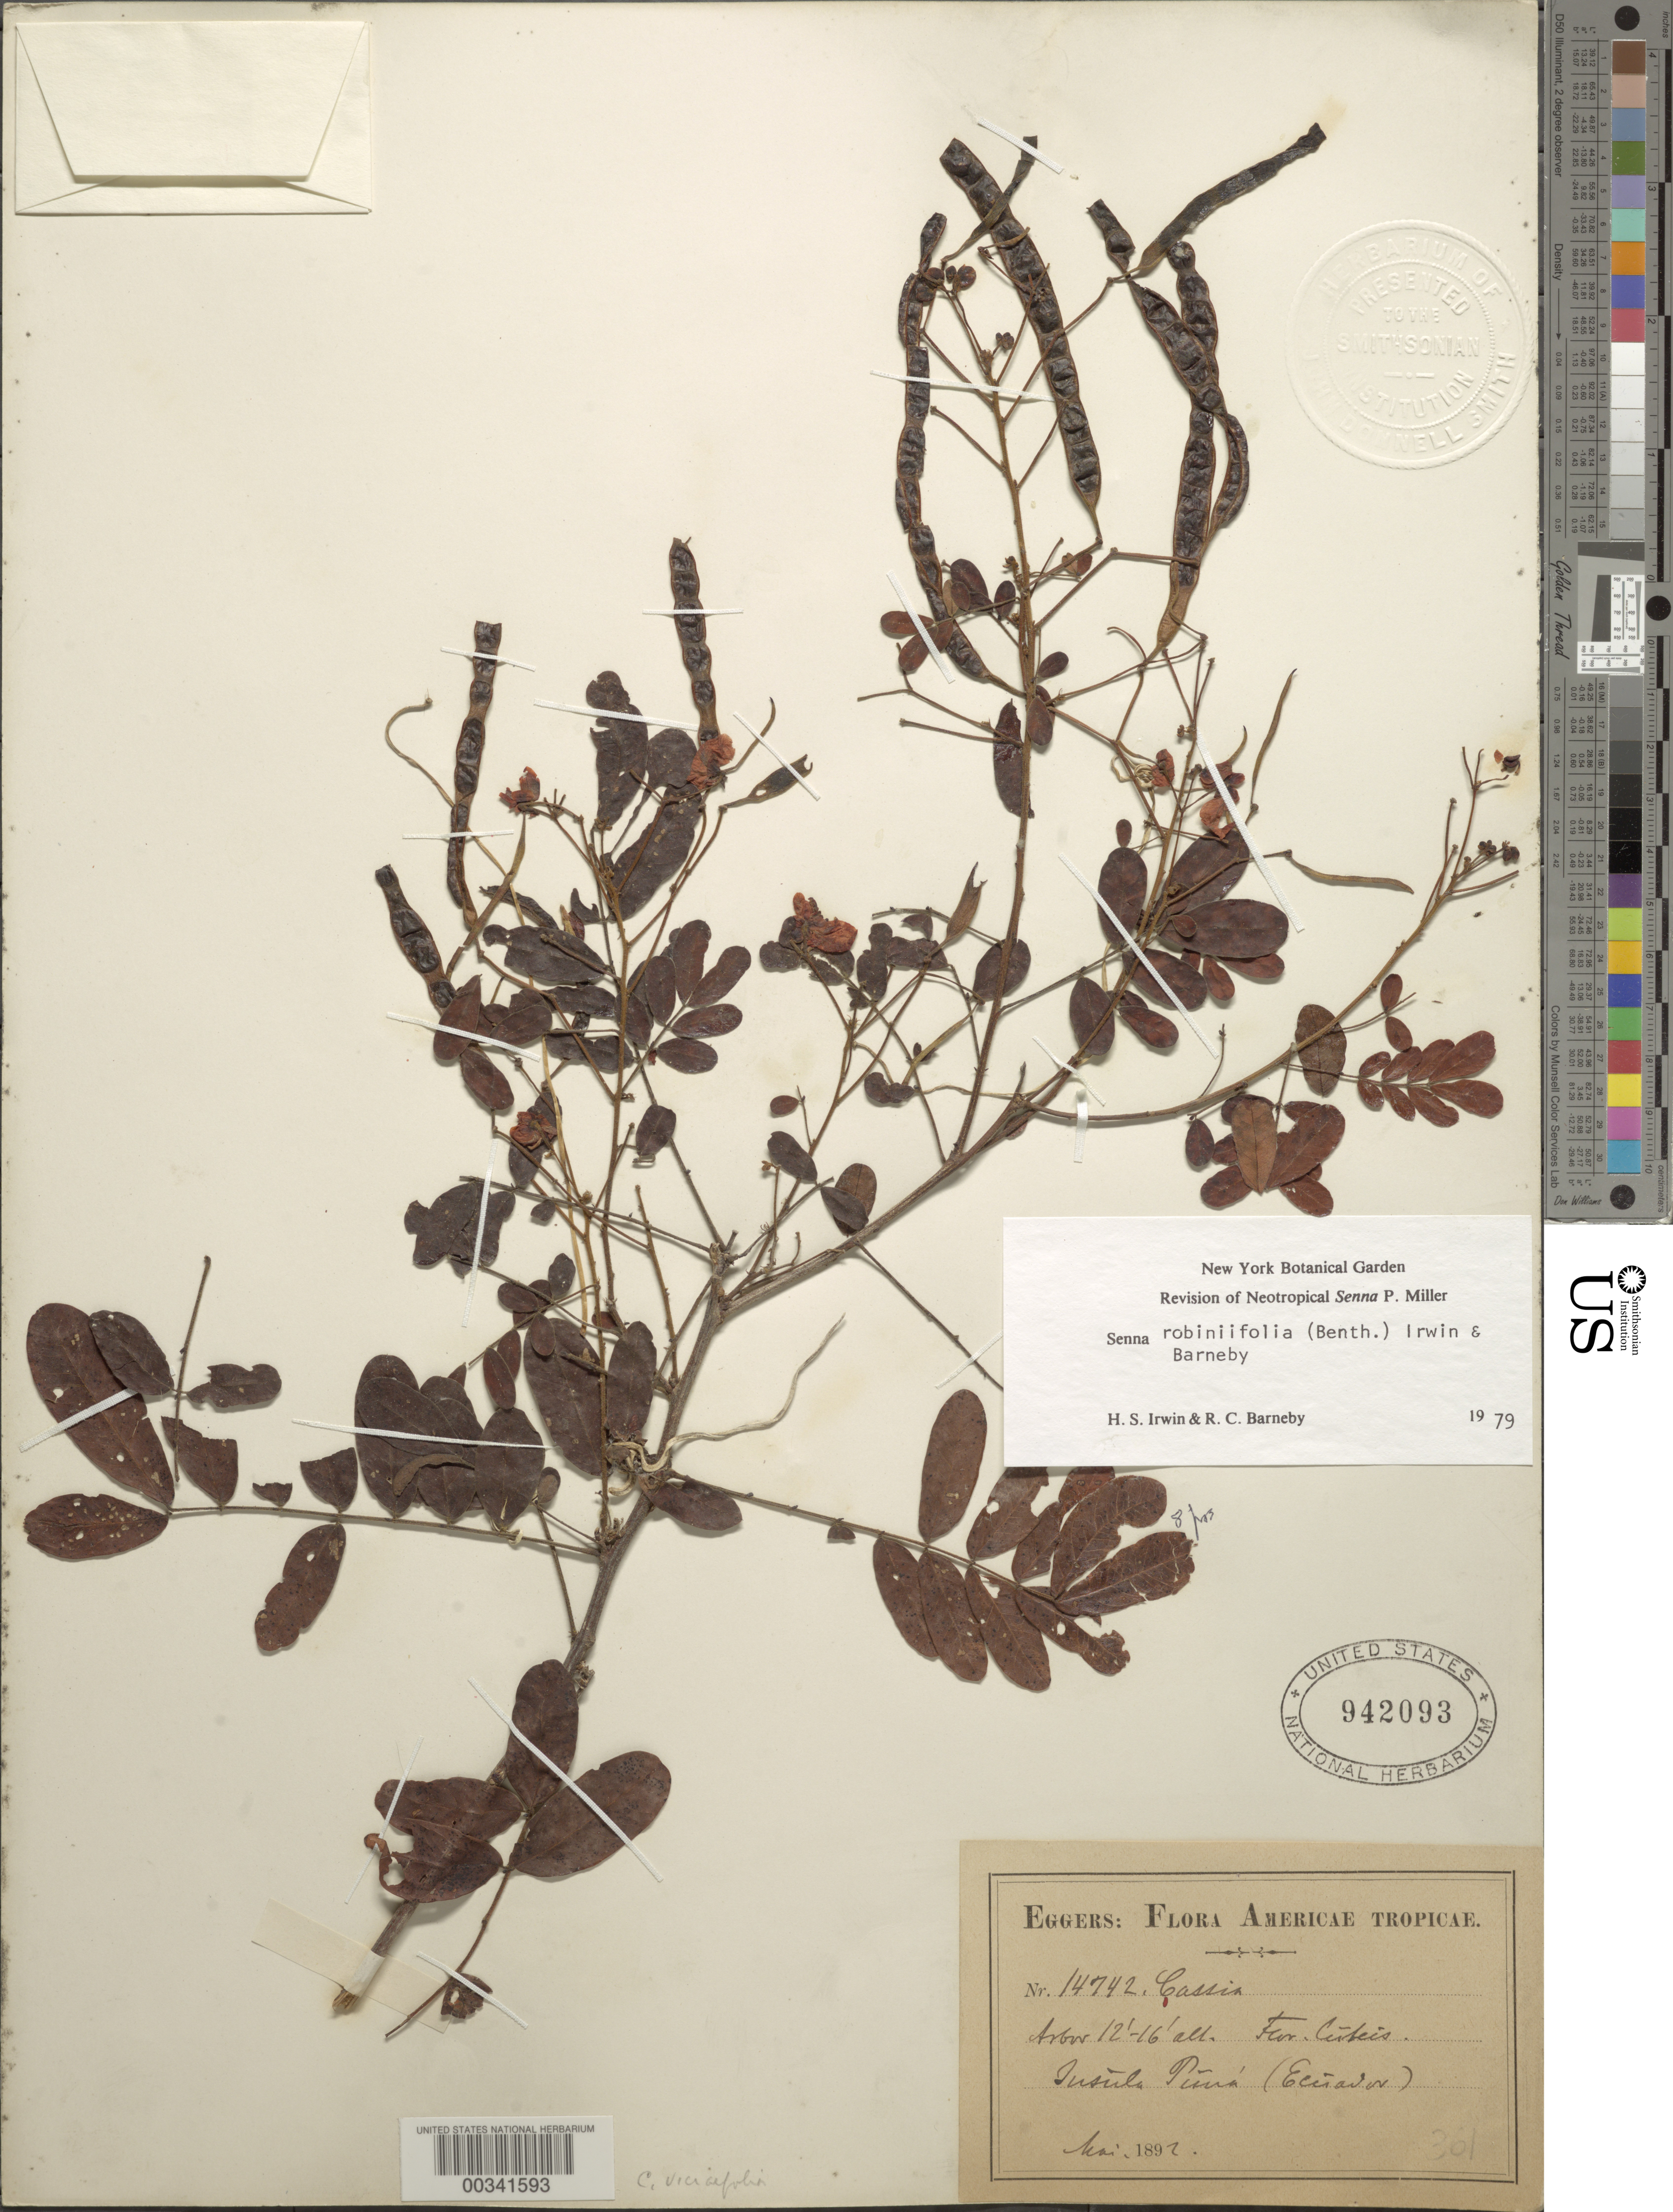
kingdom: Plantae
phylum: Tracheophyta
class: Magnoliopsida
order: Fabales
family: Fabaceae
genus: Senna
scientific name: Senna robiniifolia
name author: (Benth.) H.S. Irwin & Barneby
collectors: H. F. A. von Eggers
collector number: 14742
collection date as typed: May 1897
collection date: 1897-05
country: Ecuador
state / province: Guayas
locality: Insula Puna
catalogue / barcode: US 942093